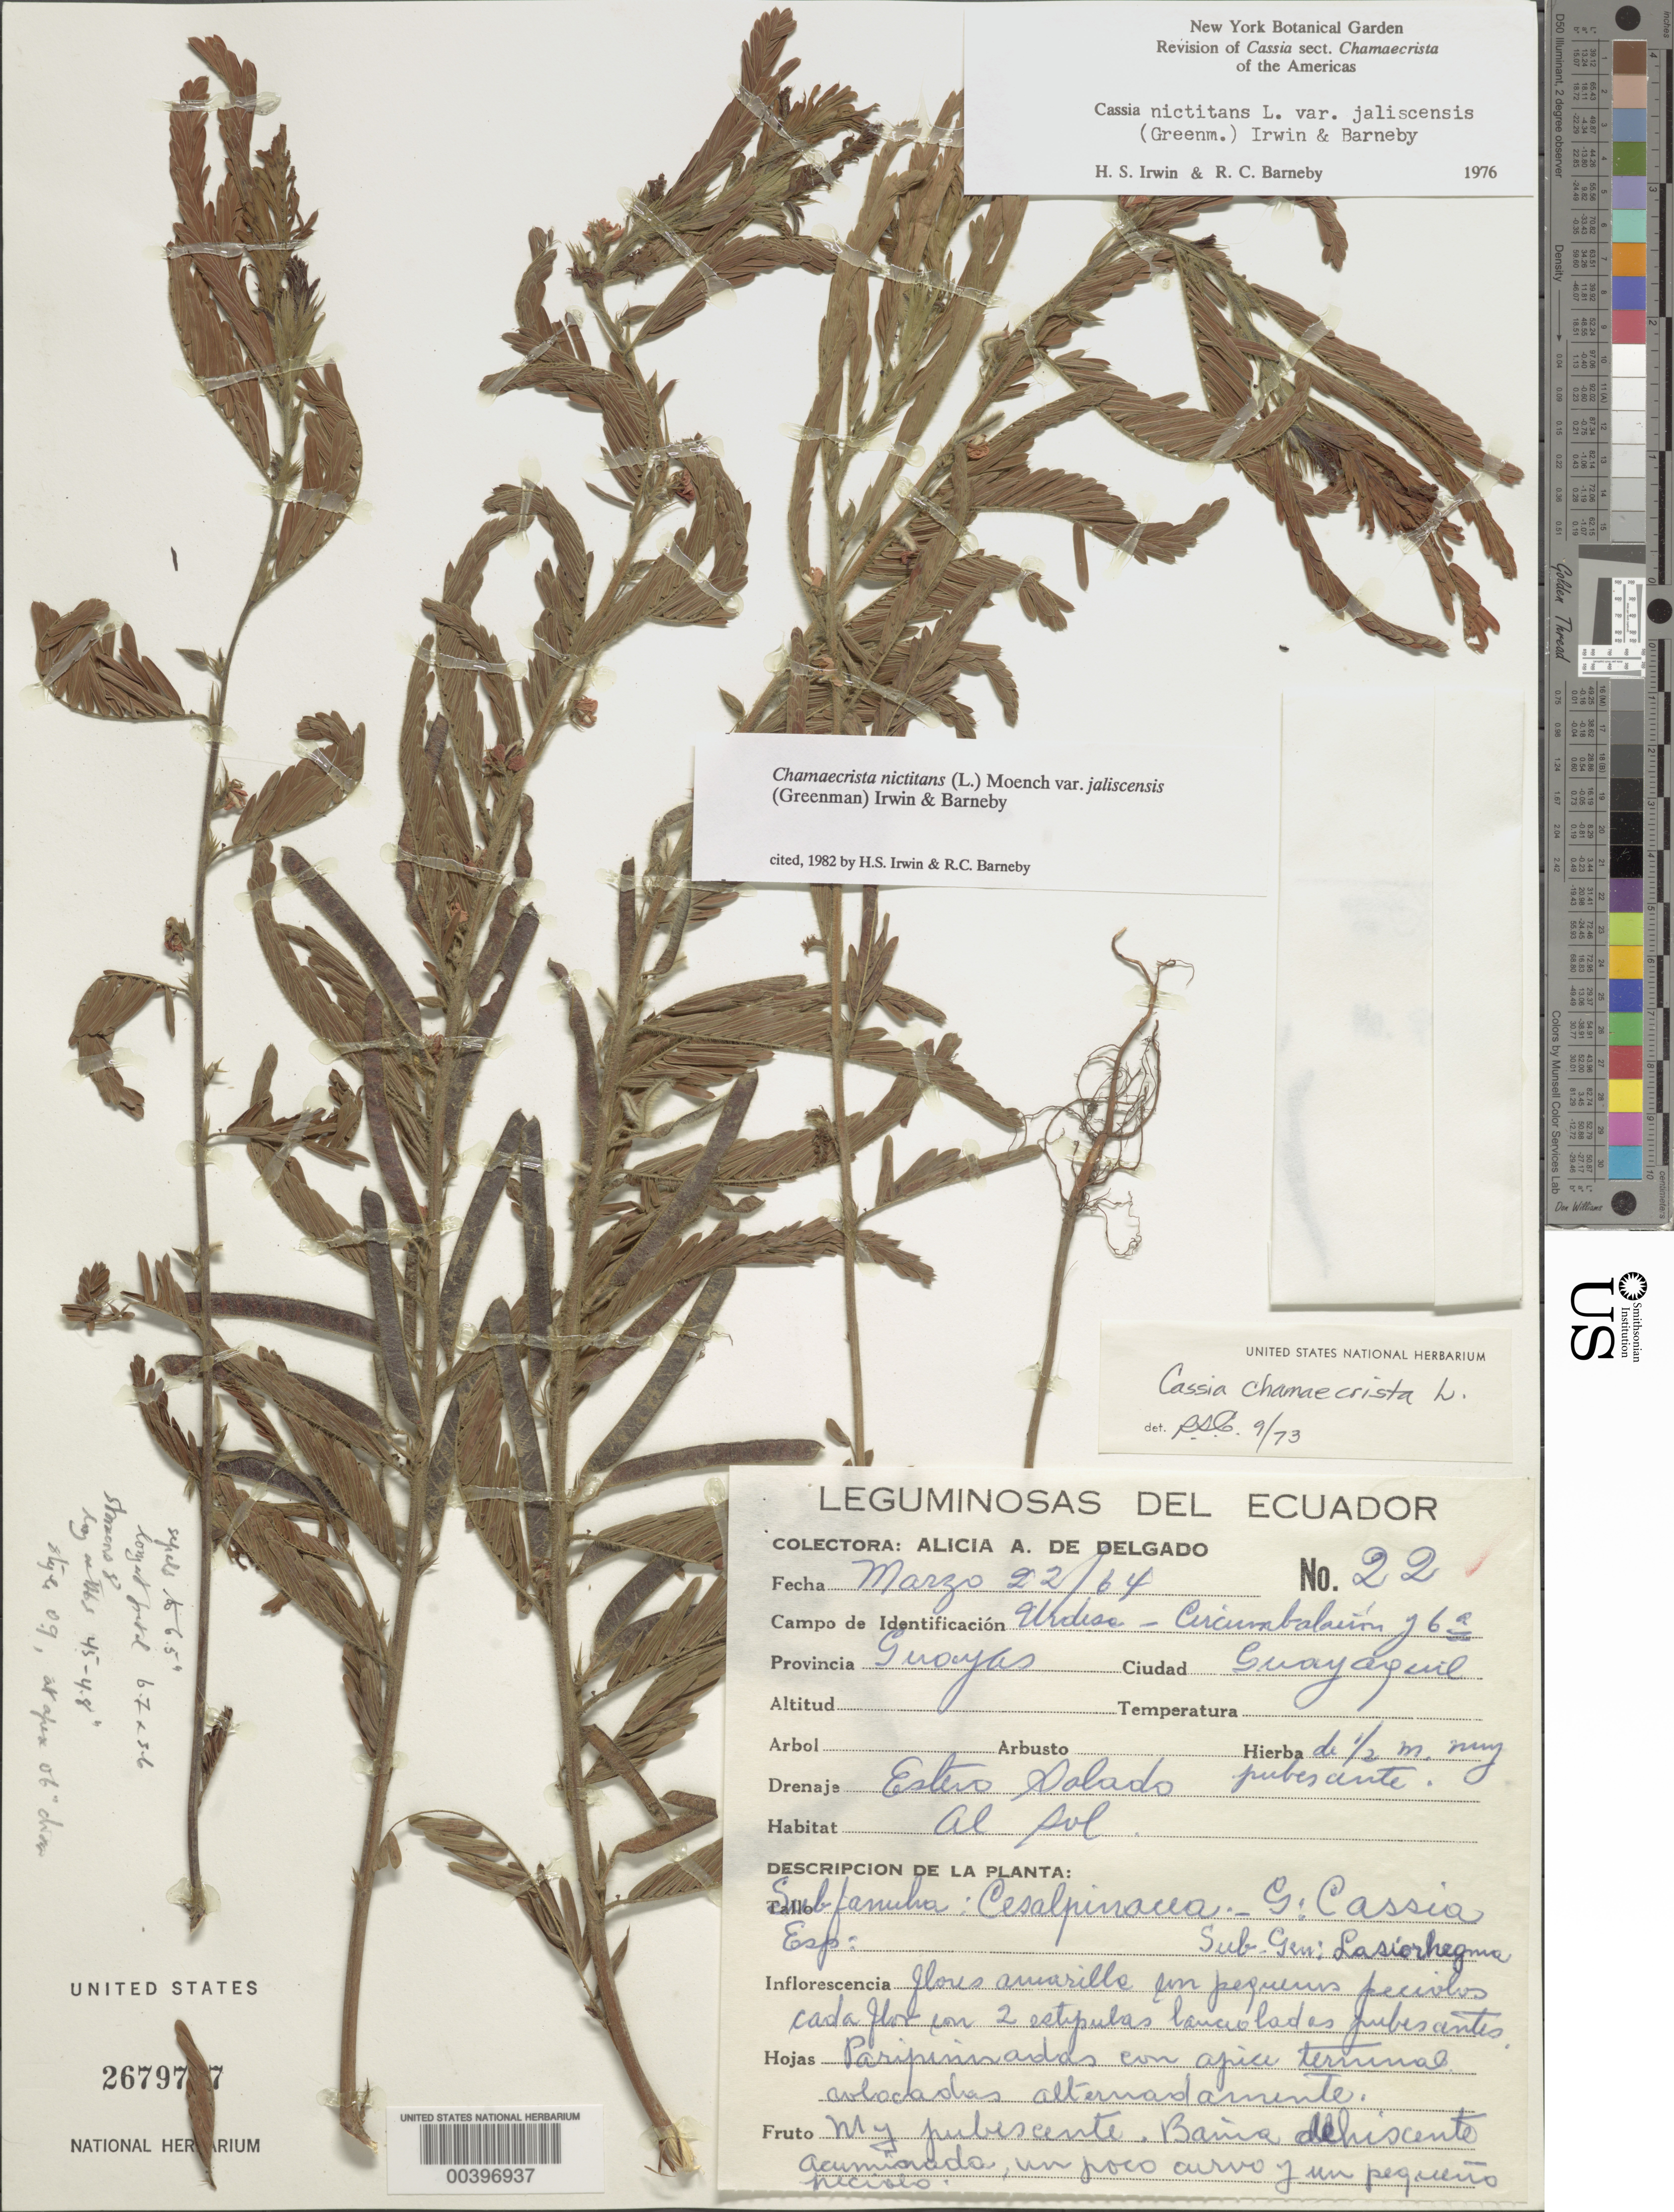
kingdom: Plantae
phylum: Tracheophyta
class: Magnoliopsida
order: Fabales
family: Fabaceae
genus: Chamaecrista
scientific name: Chamaecrista nictitans var. jaliscensis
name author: (Greenm.) H.S. Irwin & Barneby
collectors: A. A. Delgado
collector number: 22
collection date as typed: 22 Mar 1964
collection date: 1964-03-22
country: Ecuador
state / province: Guayas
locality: Guayaquil, Haciendo Bonchna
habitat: Al sol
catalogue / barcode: US 2679797